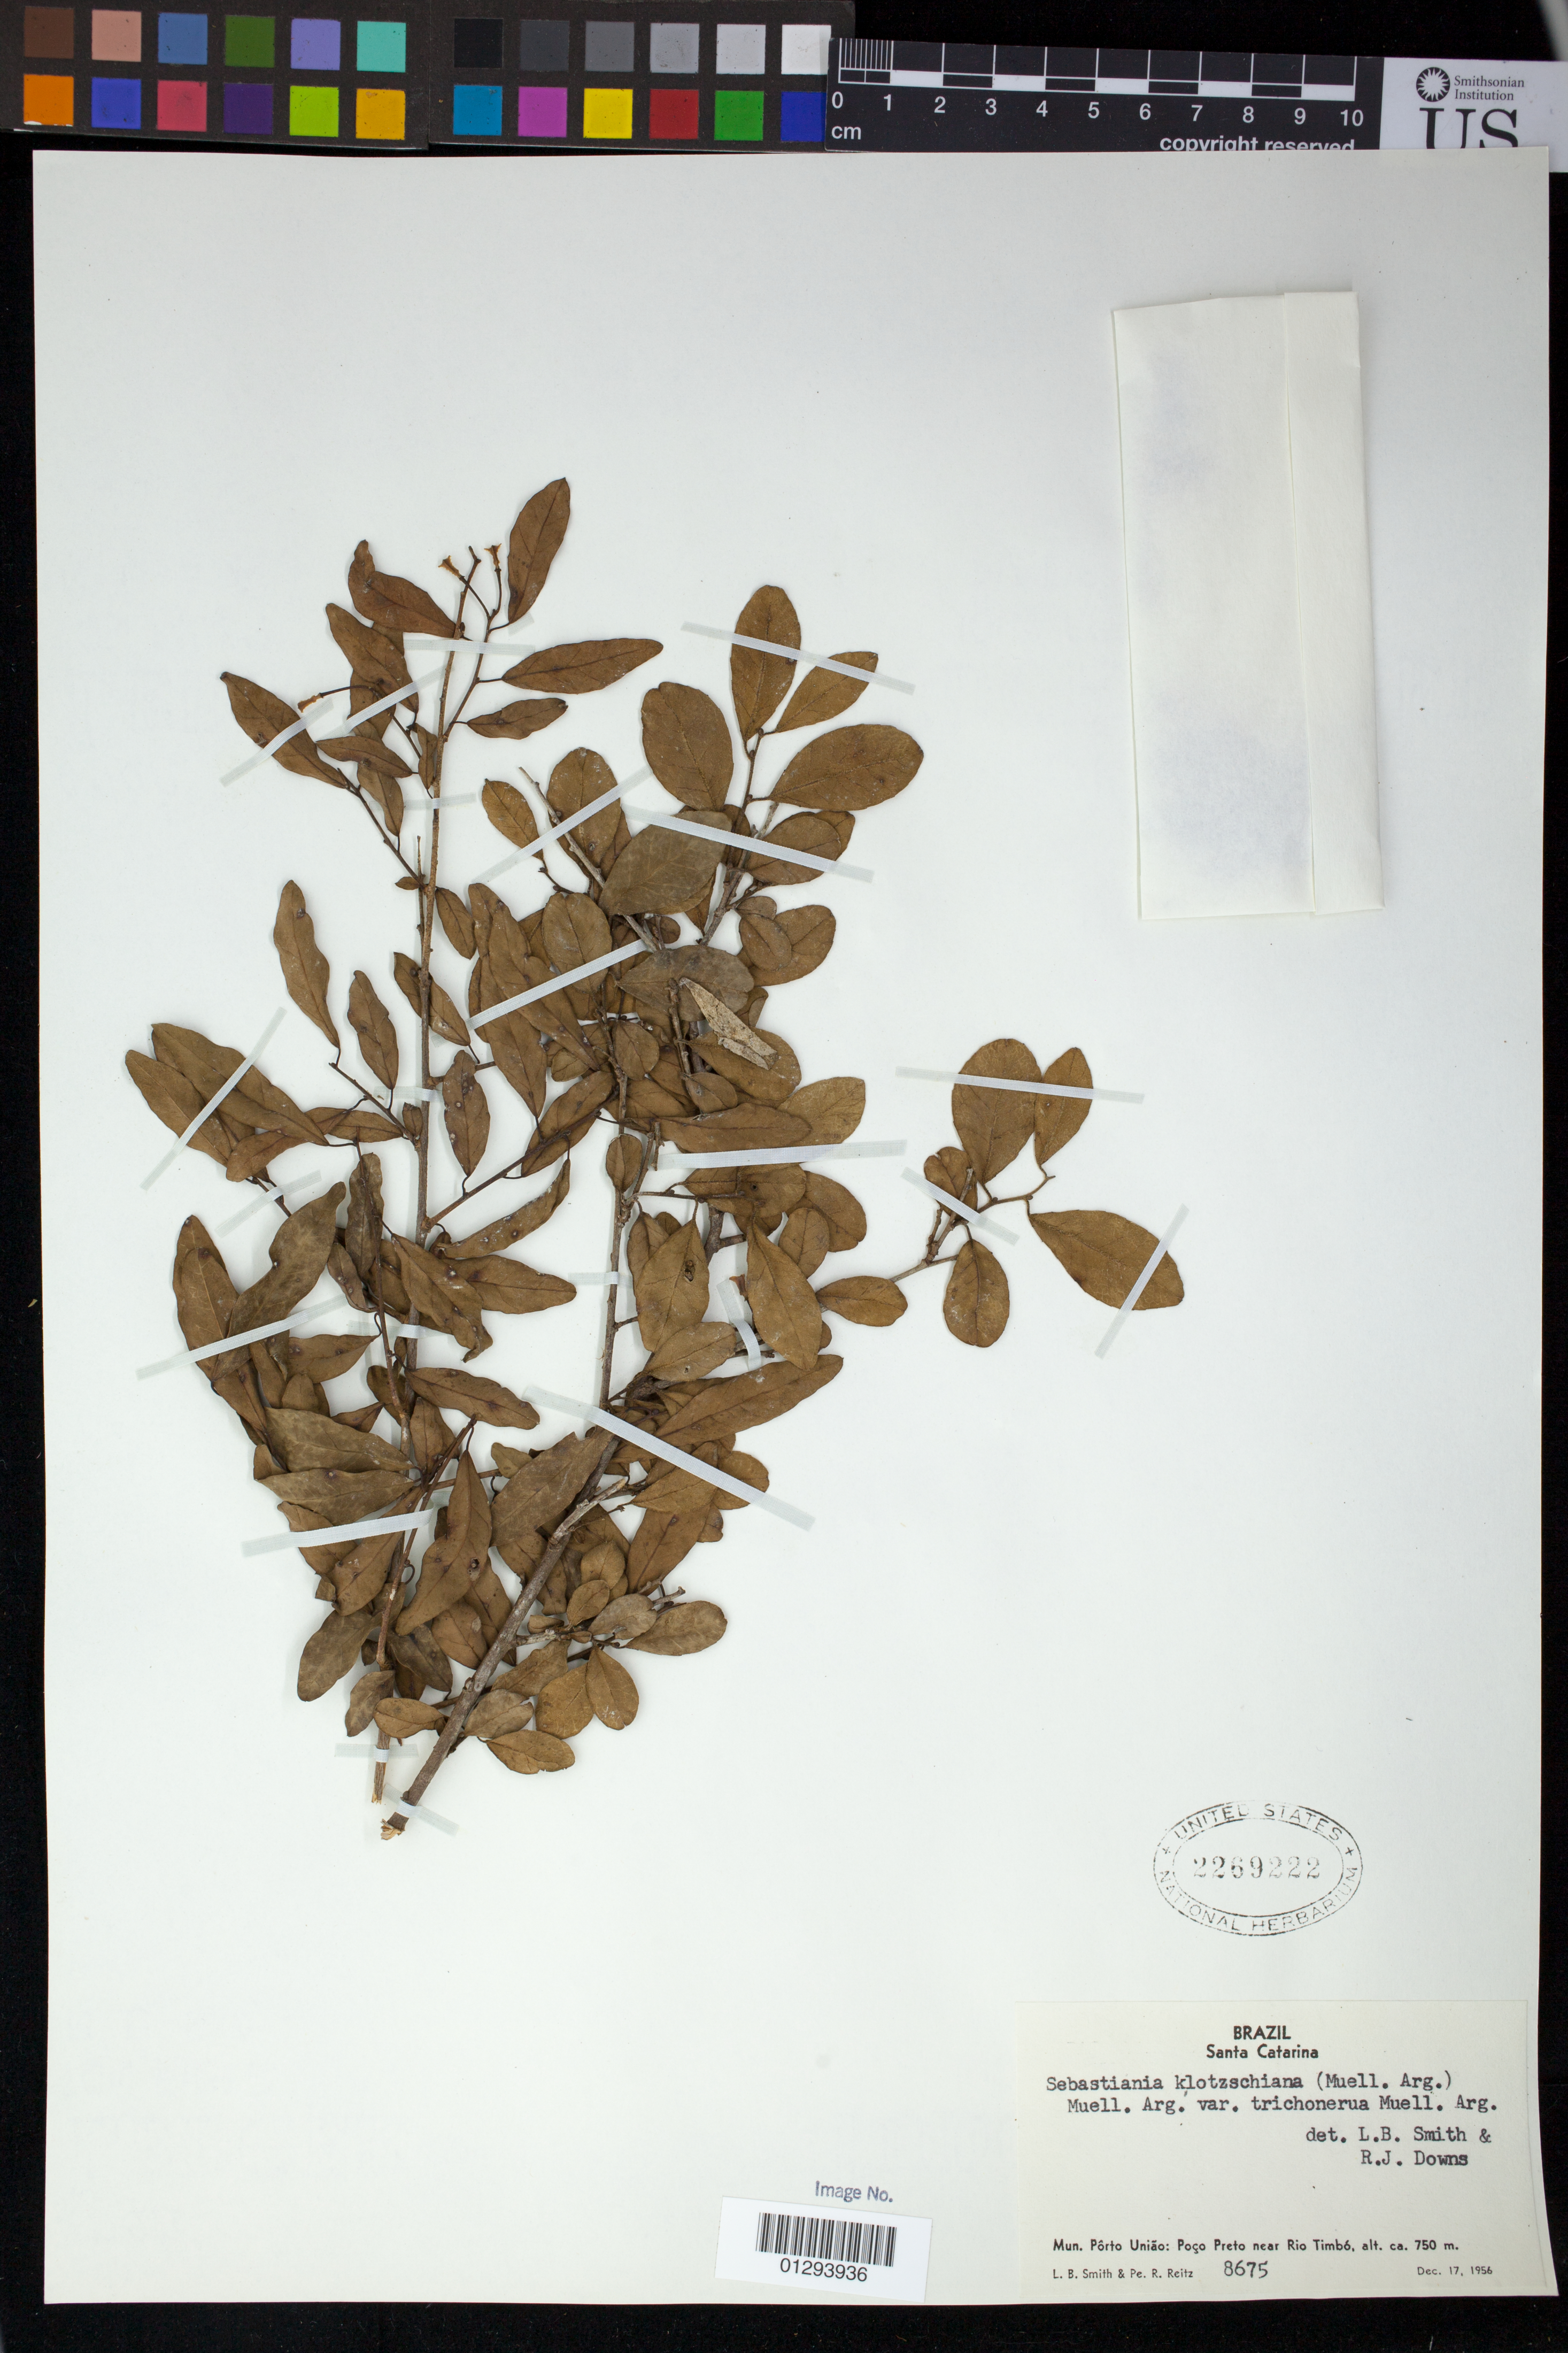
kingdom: Plantae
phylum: Tracheophyta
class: Magnoliopsida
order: Malpighiales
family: Euphorbiaceae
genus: Sebastiania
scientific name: Sebastiania commersoniana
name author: (Baill.) L.B. Sm. & Downs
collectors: L. Smith & R. Reitz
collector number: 8675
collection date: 1956-12-17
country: Brazil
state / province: Santa Catarina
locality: Mun. Porto Uniao: Poco Preto near Rio Timbo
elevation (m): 750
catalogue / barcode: US 2269222